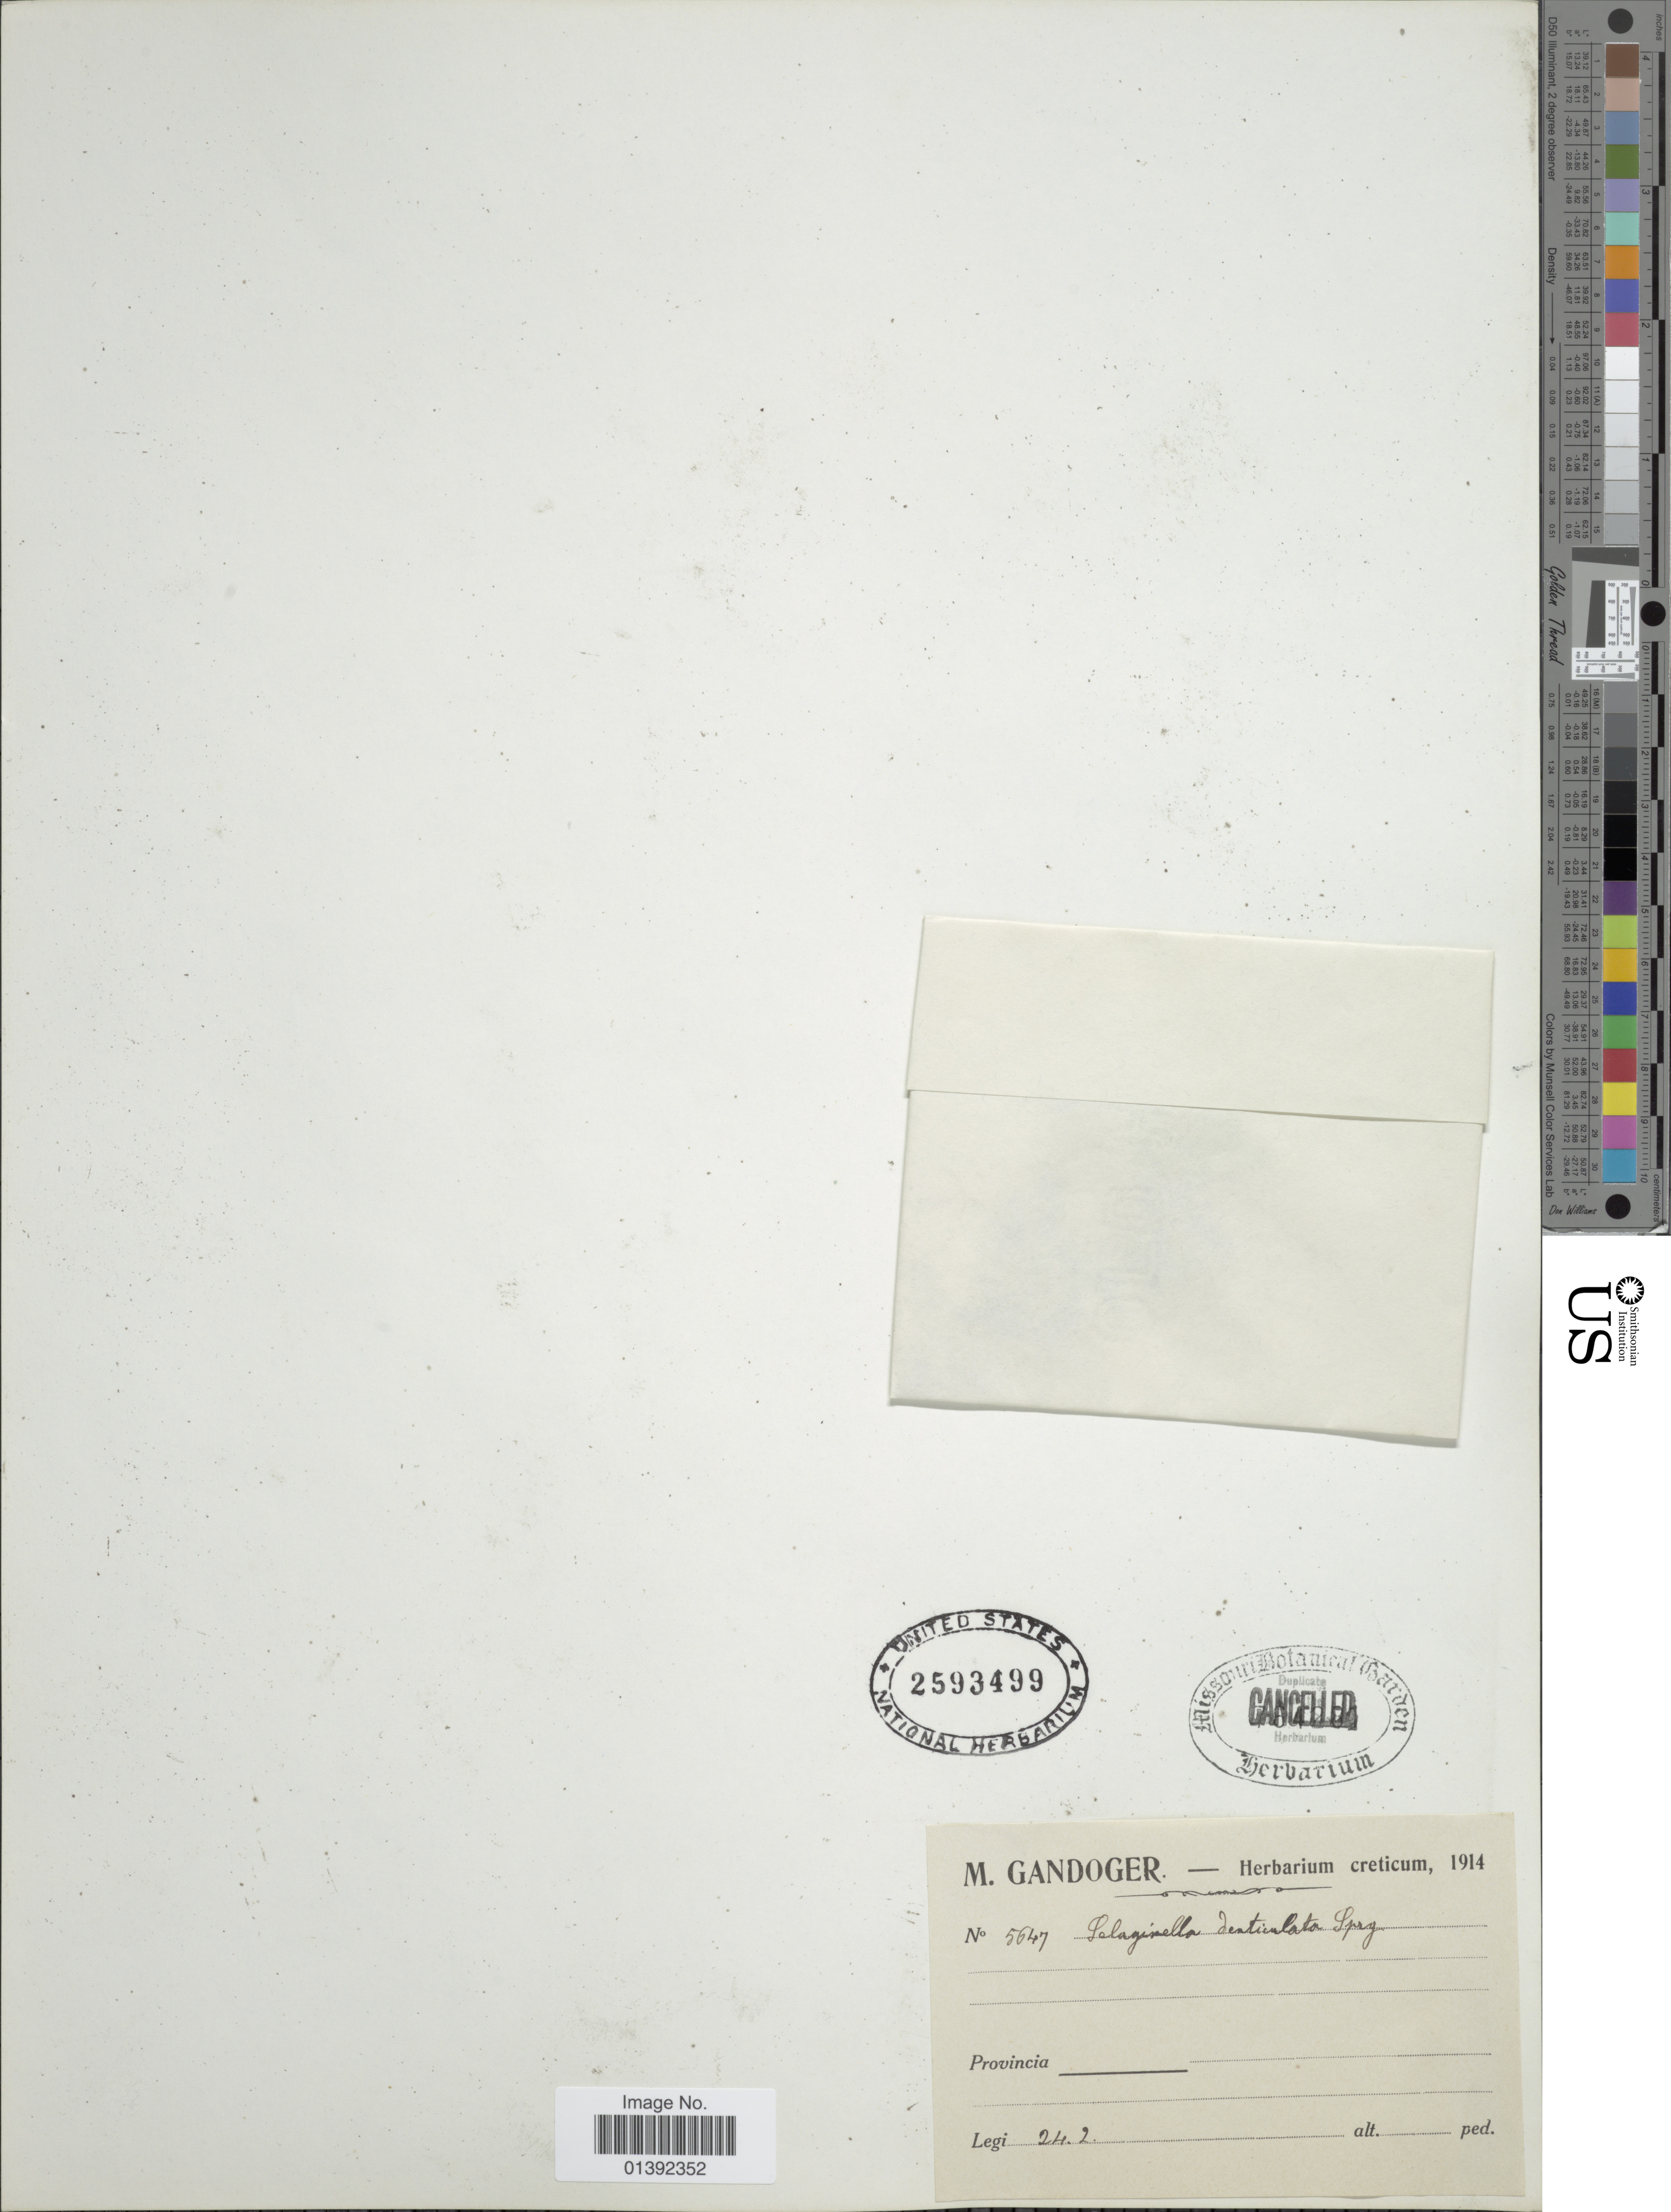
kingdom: Plantae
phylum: Tracheophyta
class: Lycopodiopsida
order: Selaginellales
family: Selaginellaceae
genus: Selaginella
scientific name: Selaginella denticulata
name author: (L.) Spring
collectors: M. Gandoger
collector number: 5647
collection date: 1914-02-24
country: Greece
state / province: Crete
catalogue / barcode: US 2593499